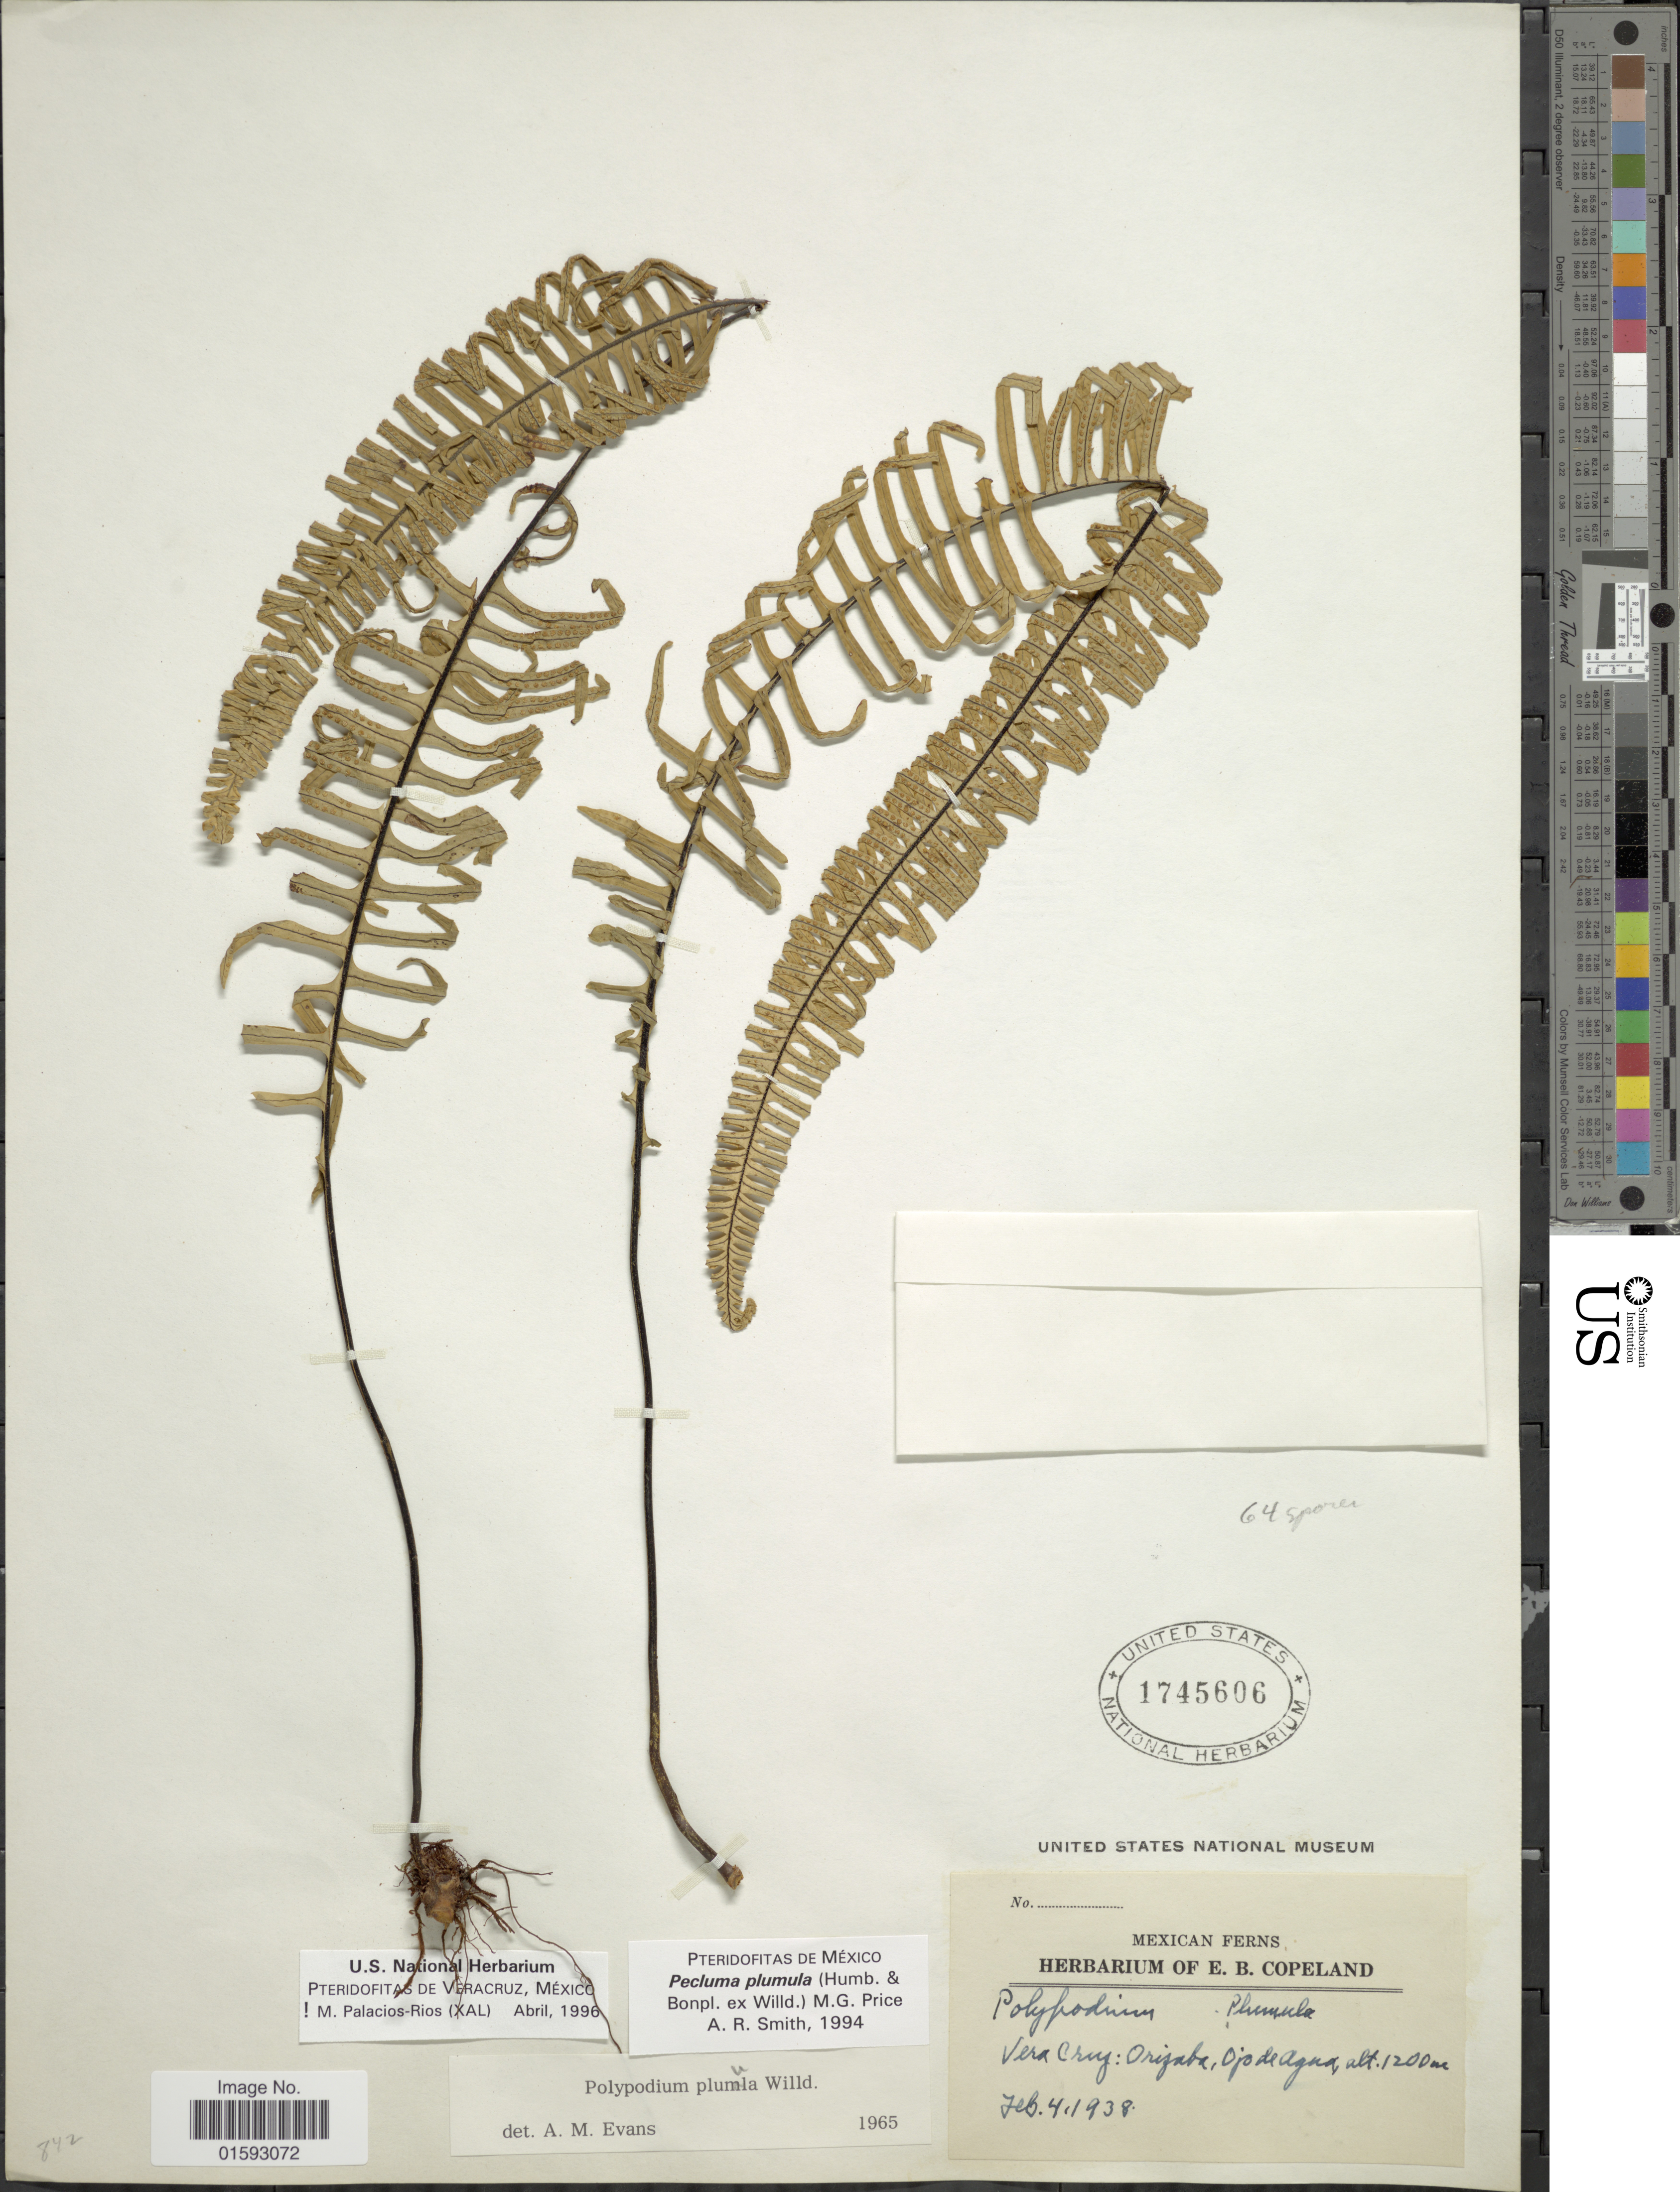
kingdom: Plantae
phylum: Tracheophyta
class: Polypodiopsida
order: Polypodiales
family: Polypodiaceae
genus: Pecluma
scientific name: Pecluma plumula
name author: (Humb. & Bonpl. ex Willd.) M.G. Price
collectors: ex herb. E. B. Copeland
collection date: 1938-02-04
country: Mexico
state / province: Veracruz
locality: Orizaba, Ojo de Agua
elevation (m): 1200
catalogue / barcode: US 1745606